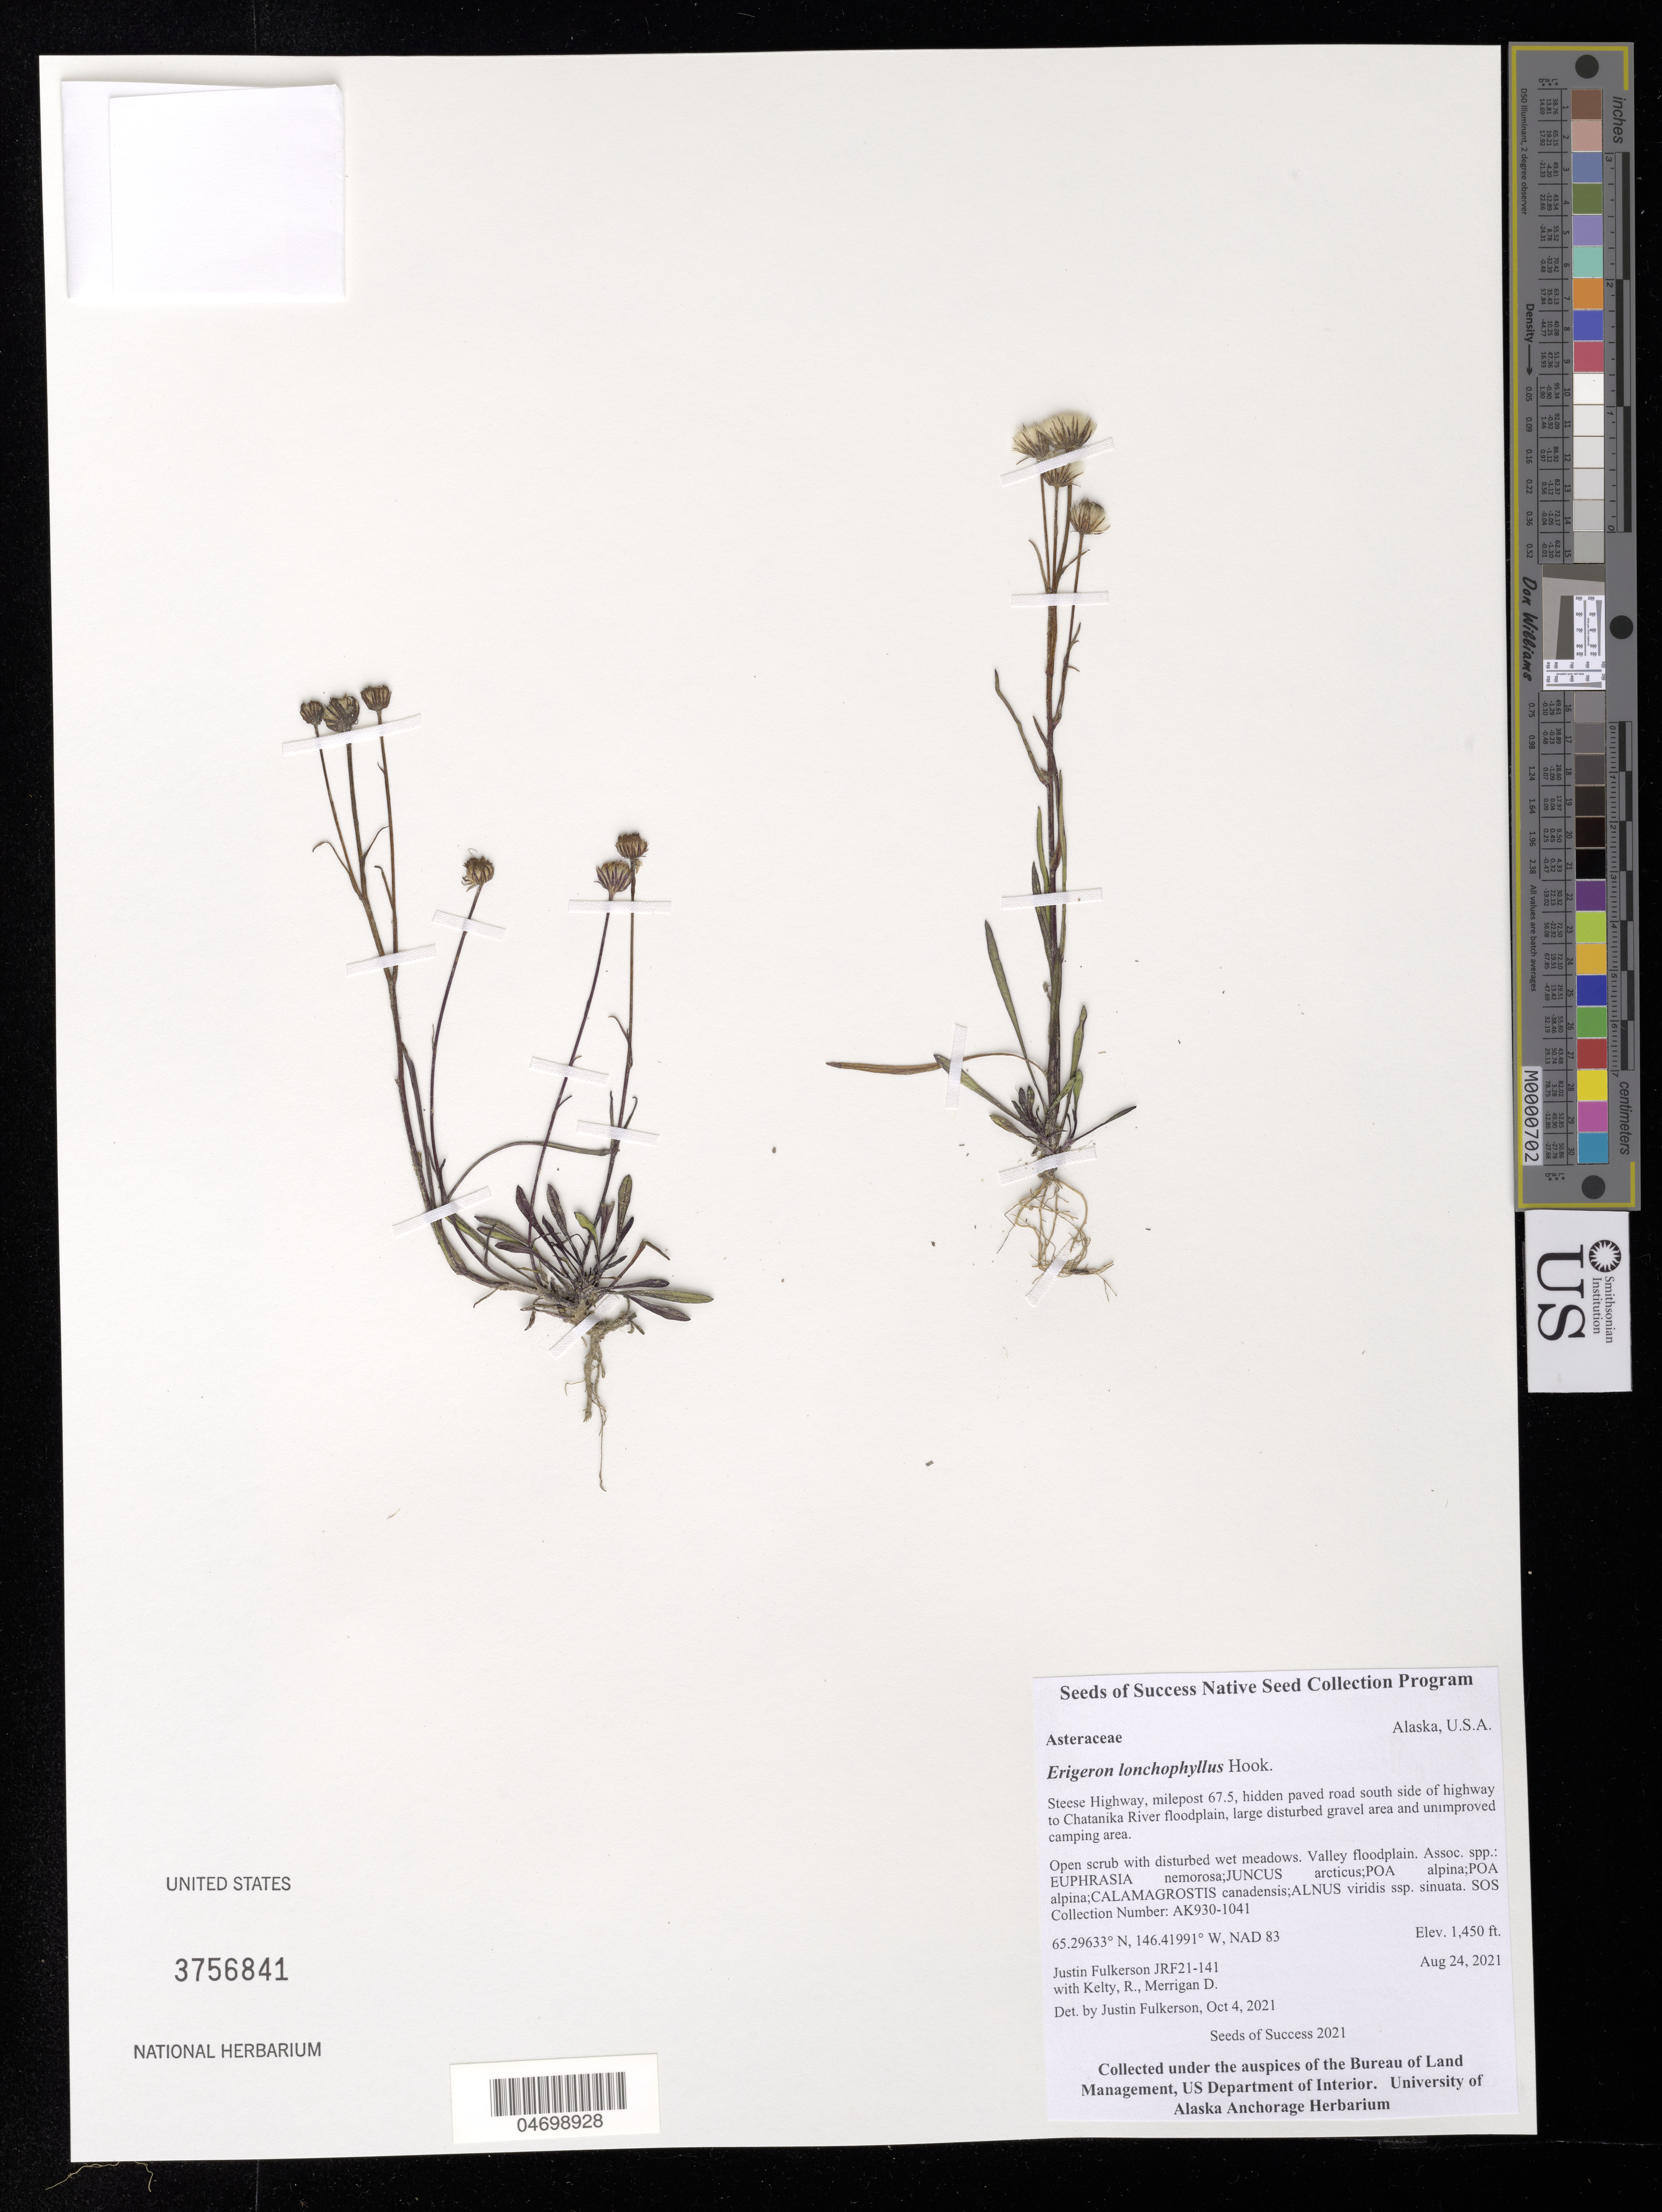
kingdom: Plantae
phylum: Tracheophyta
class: Magnoliopsida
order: Asterales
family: Asteraceae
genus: Erigeron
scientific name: Erigeron lonchophyllus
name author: Hook.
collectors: J. Fulkerson, R. Kelty & D. Merrigan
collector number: AK930-1041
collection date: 2021-08-24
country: United States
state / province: Alaska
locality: Steese Hwy, milepost 67.5, hidden paved road south side of Hwy to Chatanika River floodplain.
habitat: Open scrub with disturbed wet meadows. Valley floodplain. With Euphrasia nemorosa, Juncus arcticus, Poa alpina, etc.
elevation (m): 442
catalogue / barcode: US 3756841